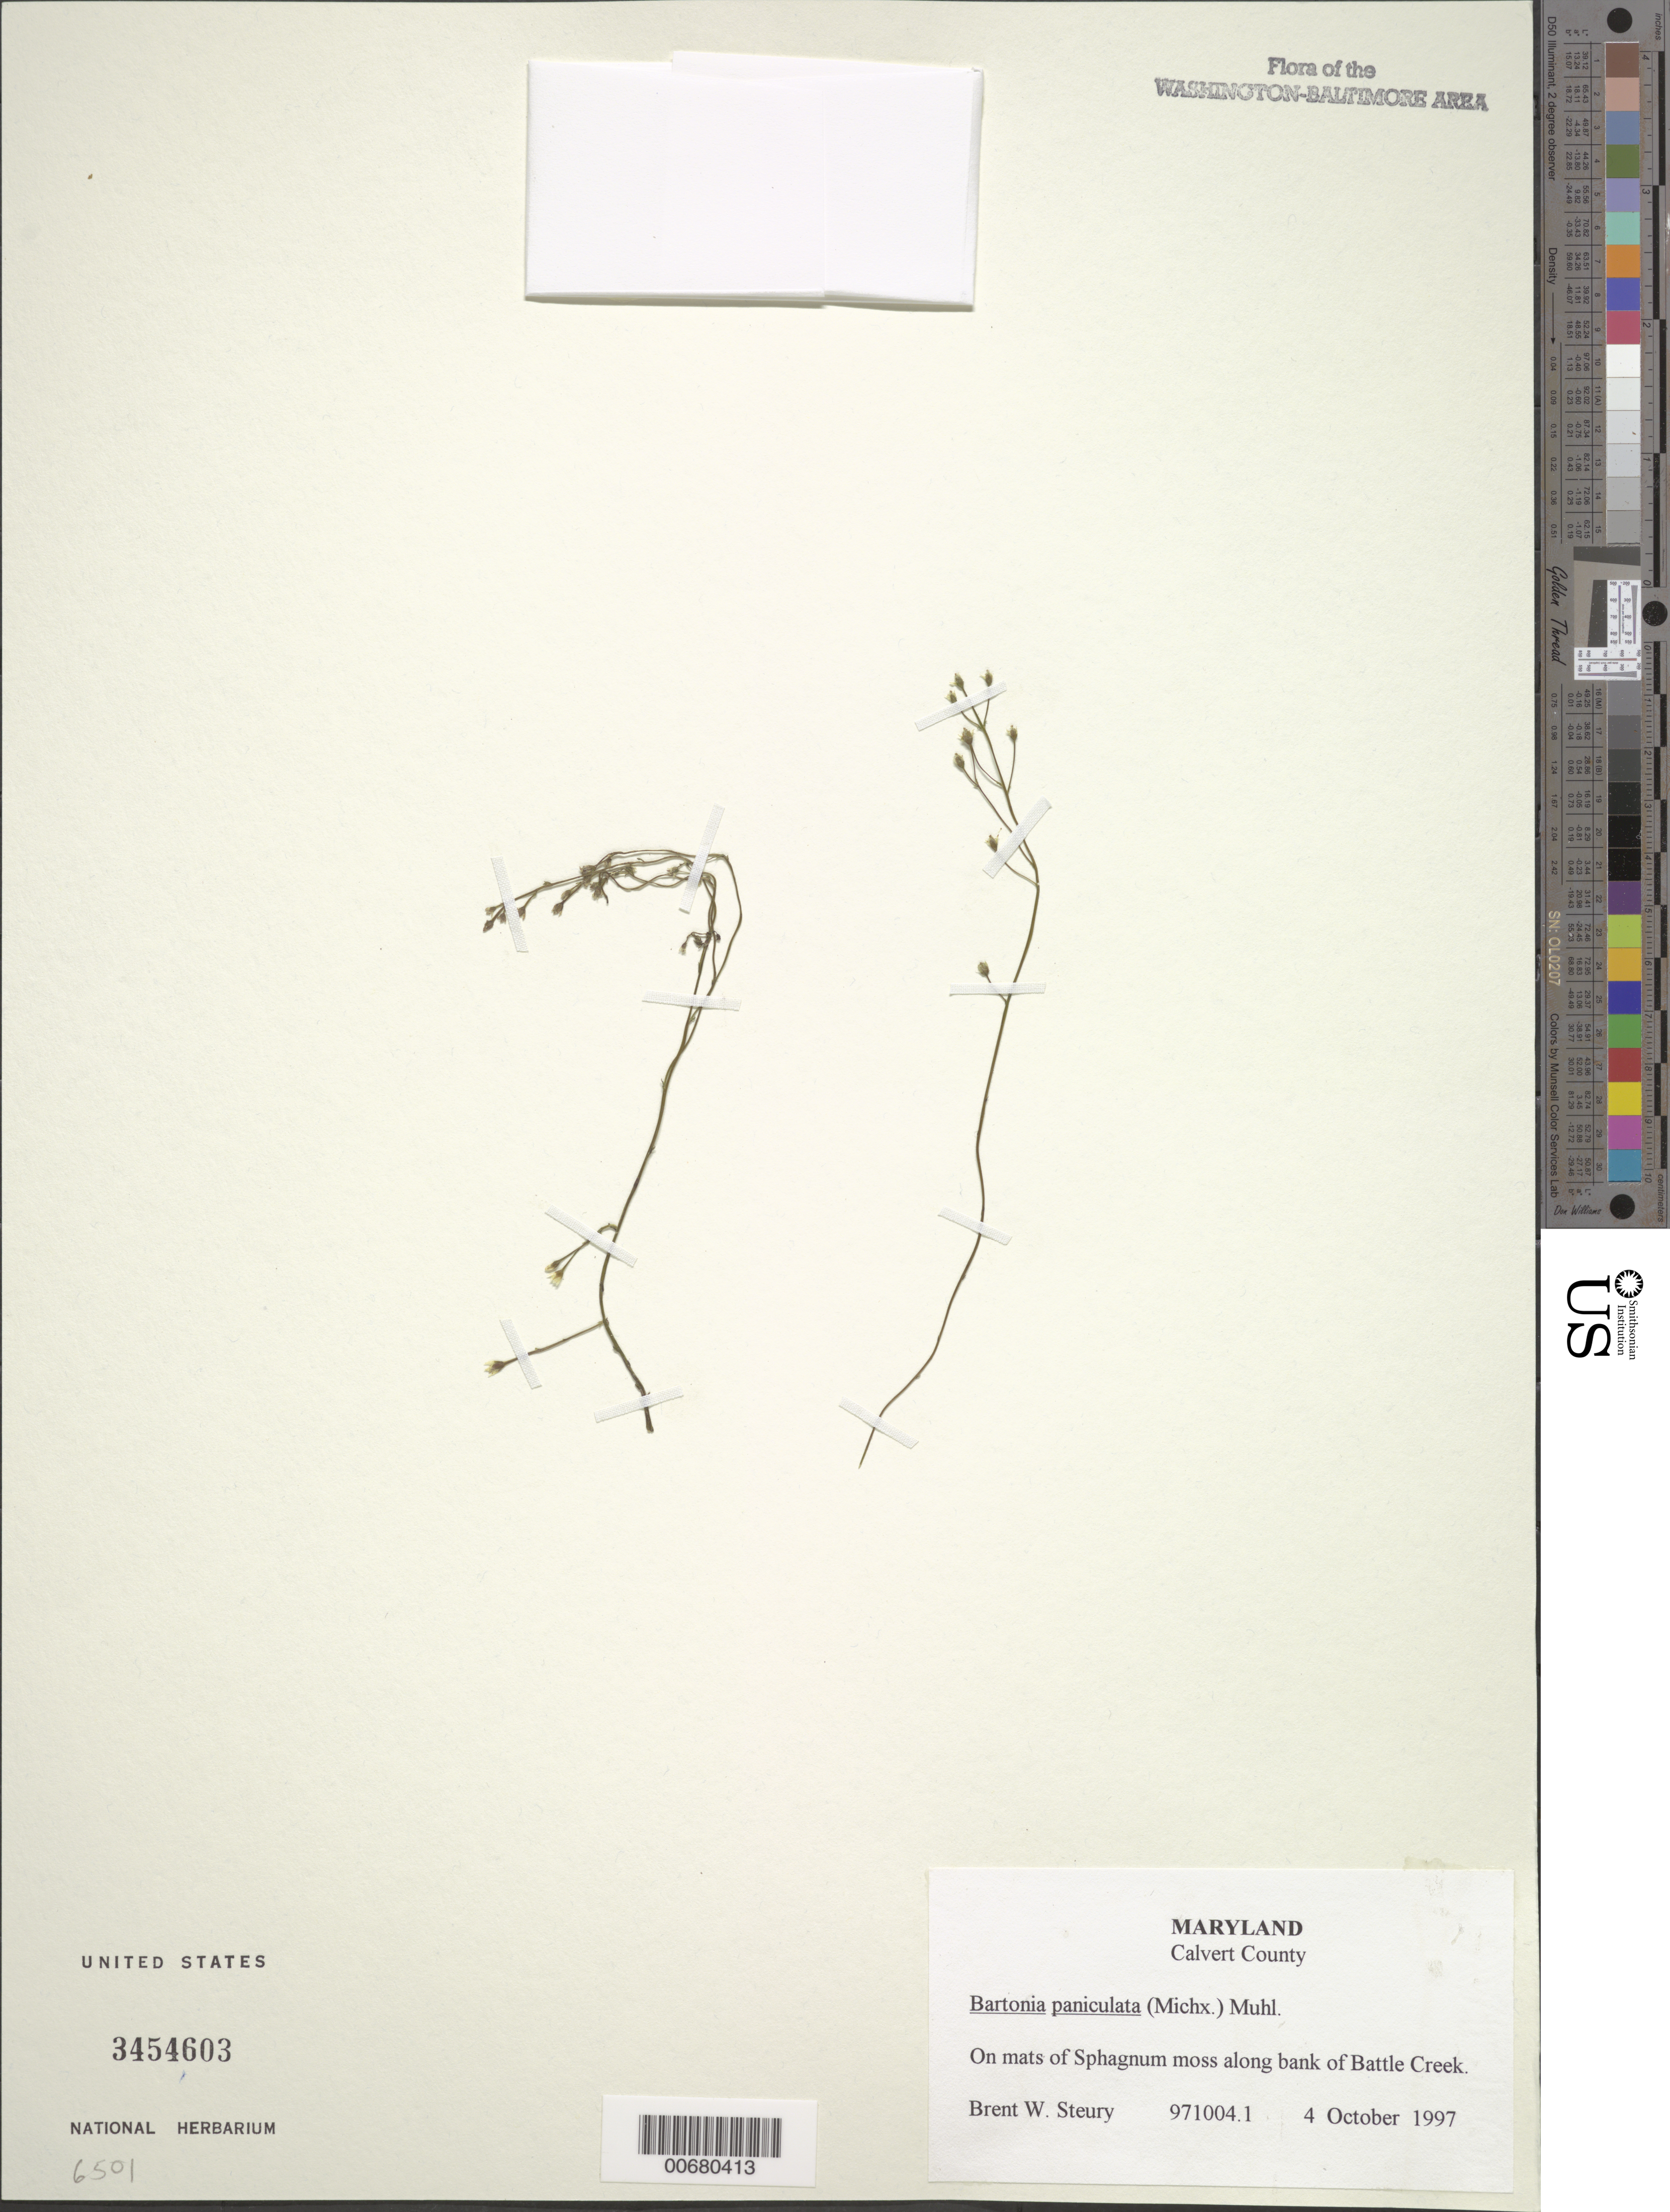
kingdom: Plantae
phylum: Tracheophyta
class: Magnoliopsida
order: Gentianales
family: Gentianaceae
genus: Bartonia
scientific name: Bartonia paniculata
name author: (Michx.) Muhl.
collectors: B. Steury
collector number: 971004.1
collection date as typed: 04 Oct 1997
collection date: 1997-10-04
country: United States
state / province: Maryland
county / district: Calvert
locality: Along bank of Battle Creek.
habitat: On mats of Sphagnum moss.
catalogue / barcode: US 3454603